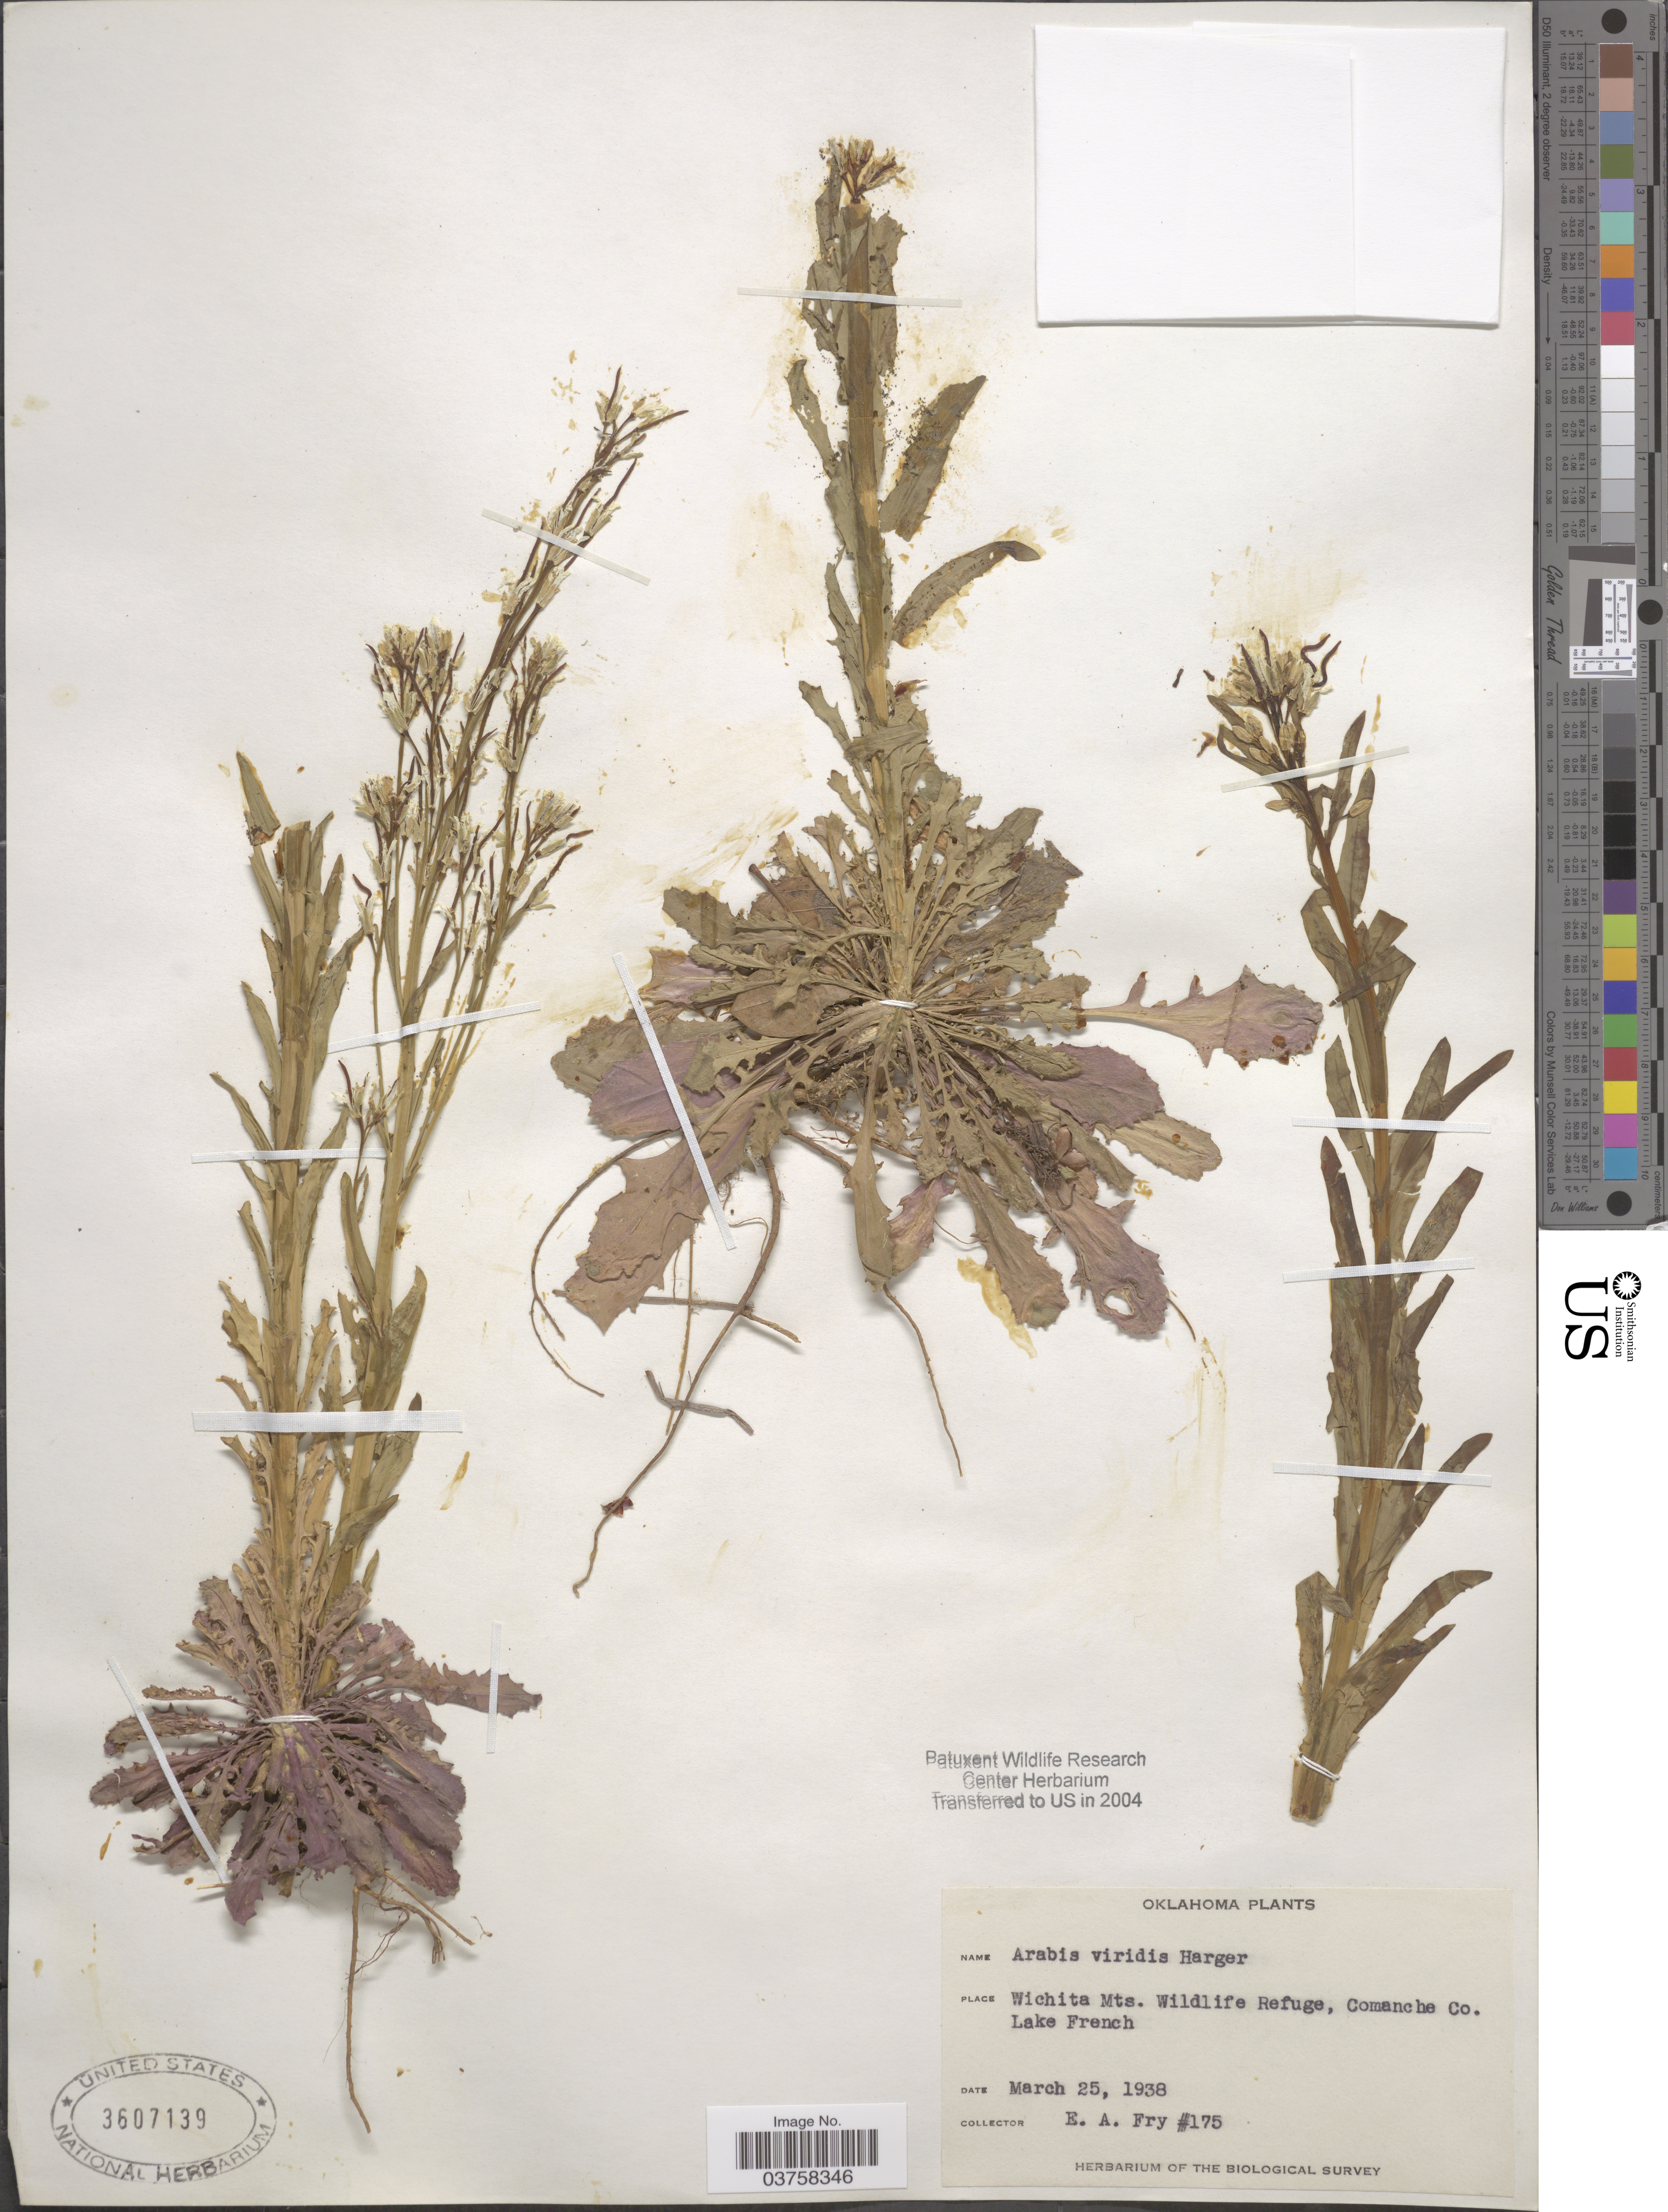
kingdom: Plantae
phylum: Tracheophyta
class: Magnoliopsida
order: Brassicales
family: Brassicaceae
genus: Borodinia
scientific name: Borodinia missouriensis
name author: (Greene) P.J. Alexander & Windham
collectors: E. Fry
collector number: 175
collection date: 1938-03-25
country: United States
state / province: Oklahoma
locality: Wichita Mts. Wildlife Refuge, Comanche Co. Lake French.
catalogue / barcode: US 3607139